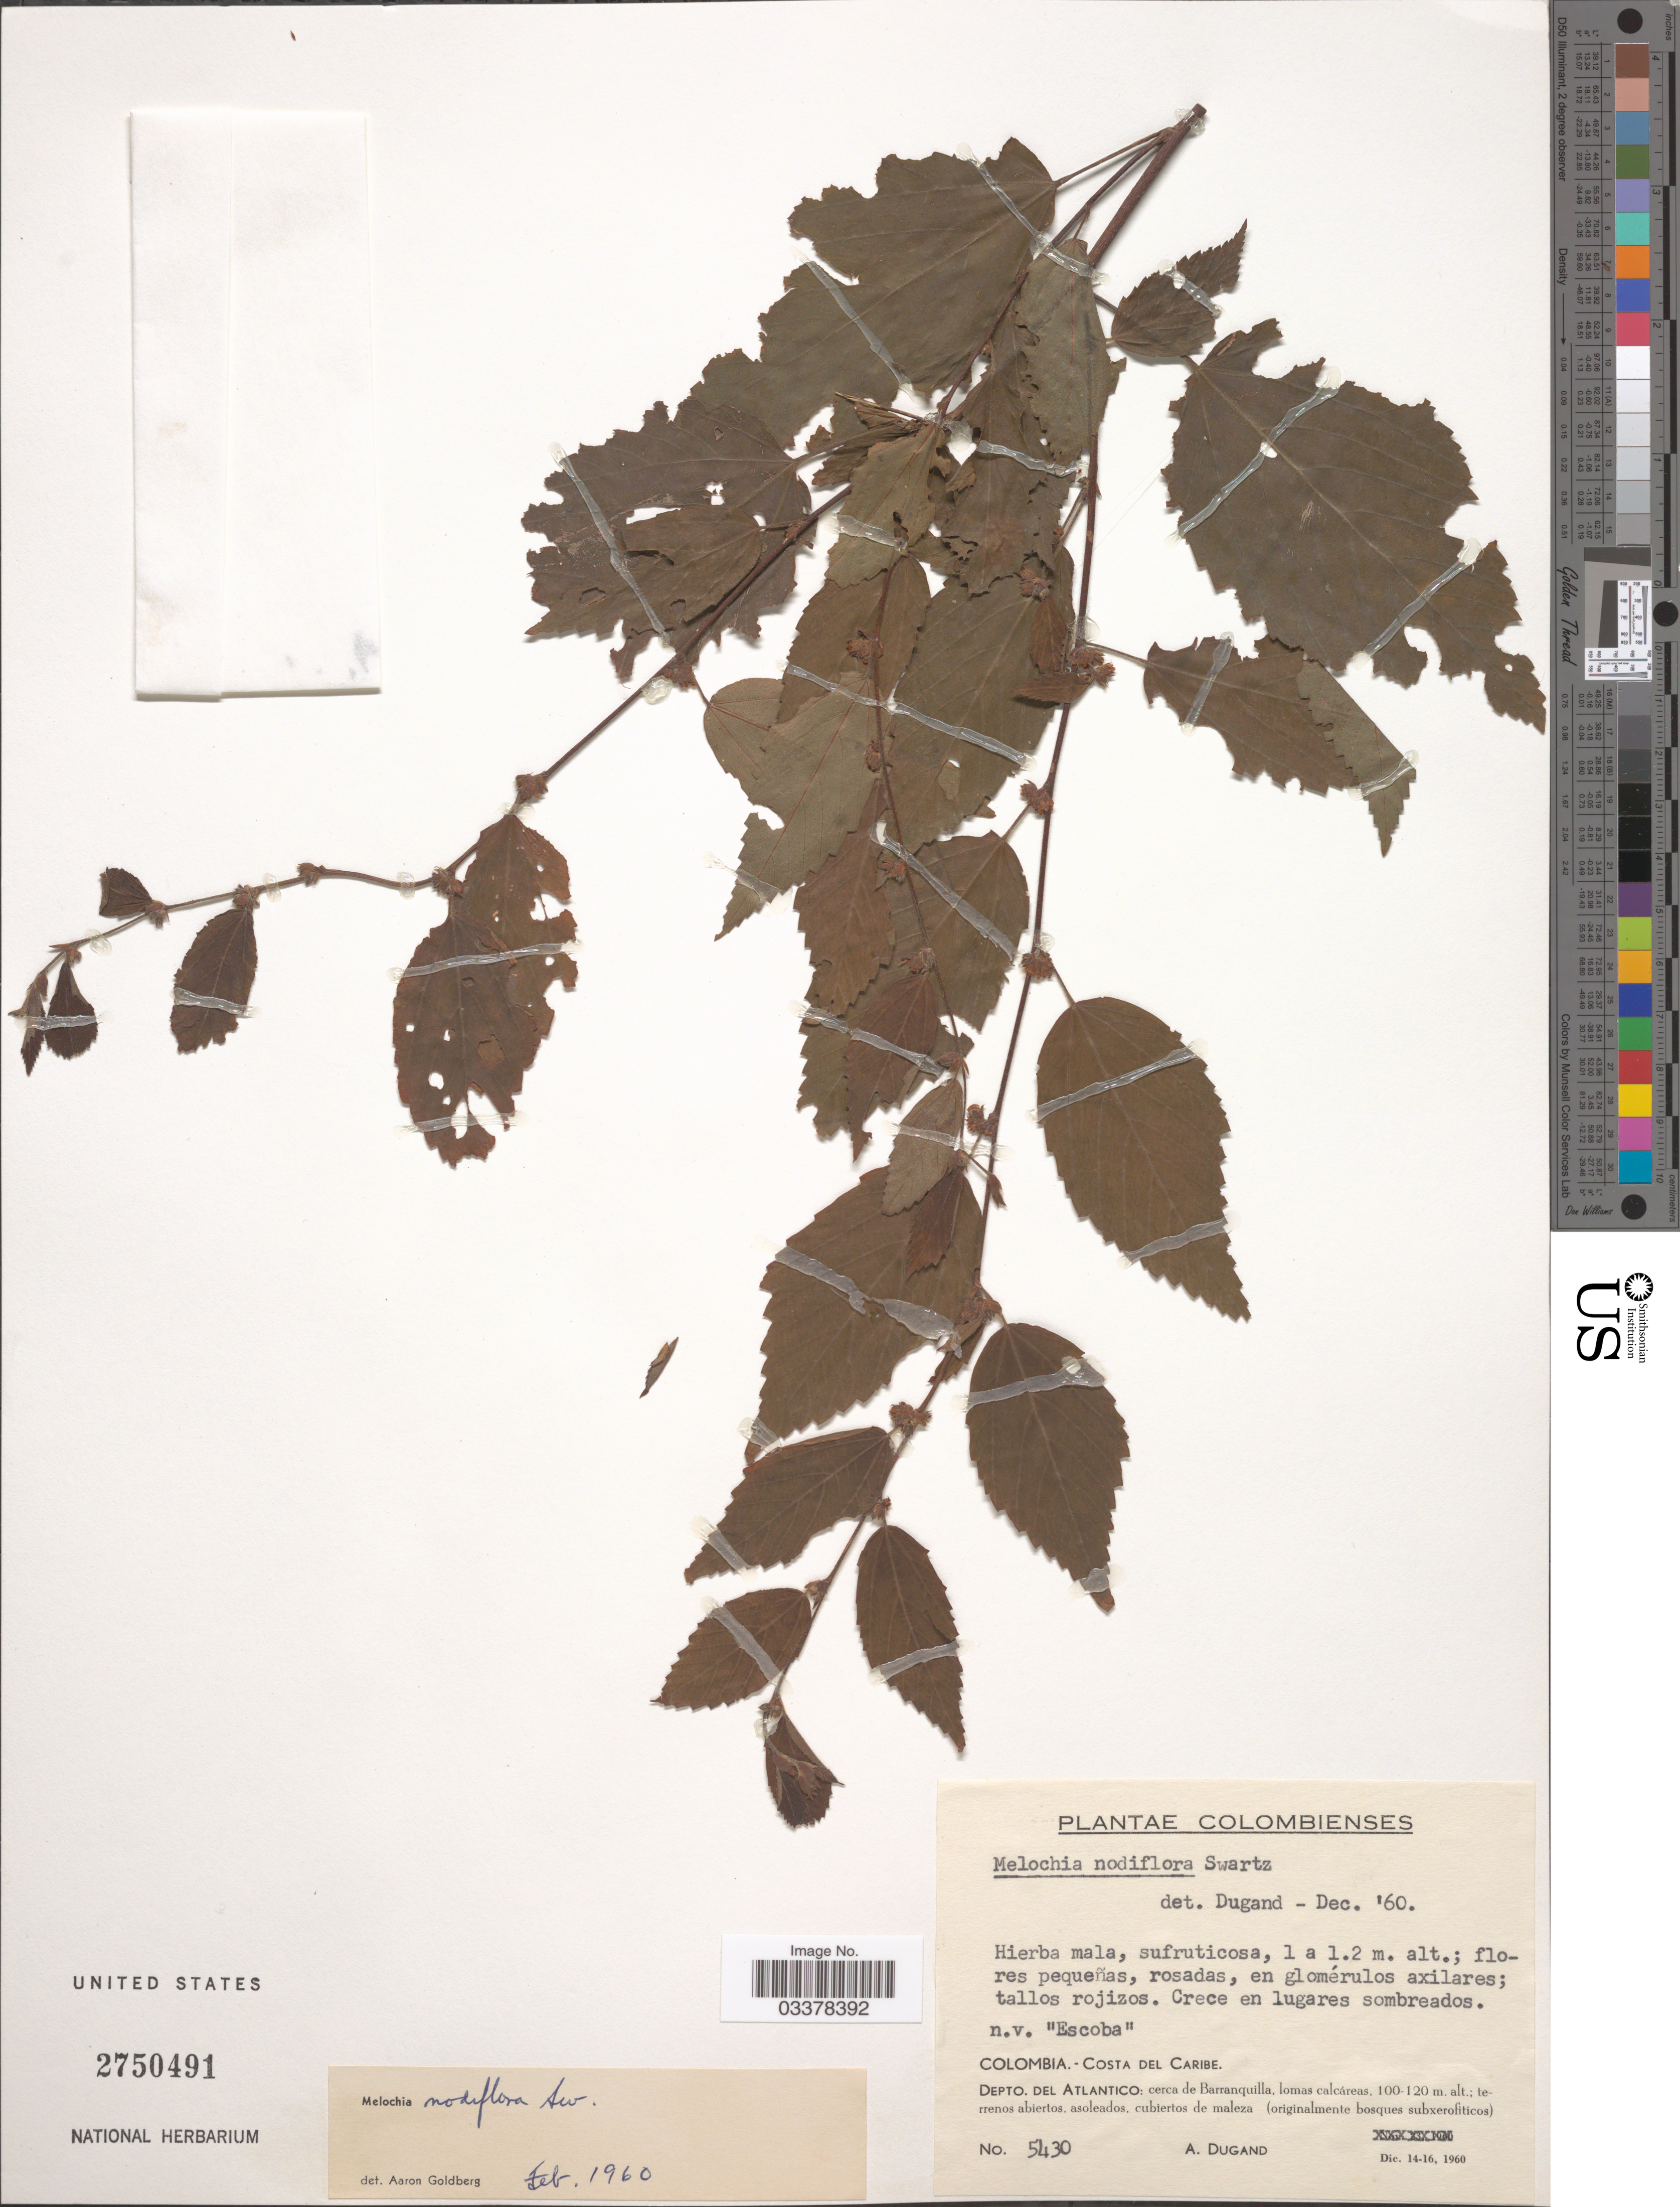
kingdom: Plantae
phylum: Tracheophyta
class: Magnoliopsida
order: Malvales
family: Malvaceae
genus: Melochia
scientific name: Melochia nodiflora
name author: Sw.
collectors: A. Dugand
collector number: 5430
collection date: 1960-12-14/1960-12-16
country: Colombia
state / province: Atlántico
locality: Costa del Caribe. Depto. del Atlantico: cerca de Barranquilla, lomas calcáreas.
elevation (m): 100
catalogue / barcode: US 2750491